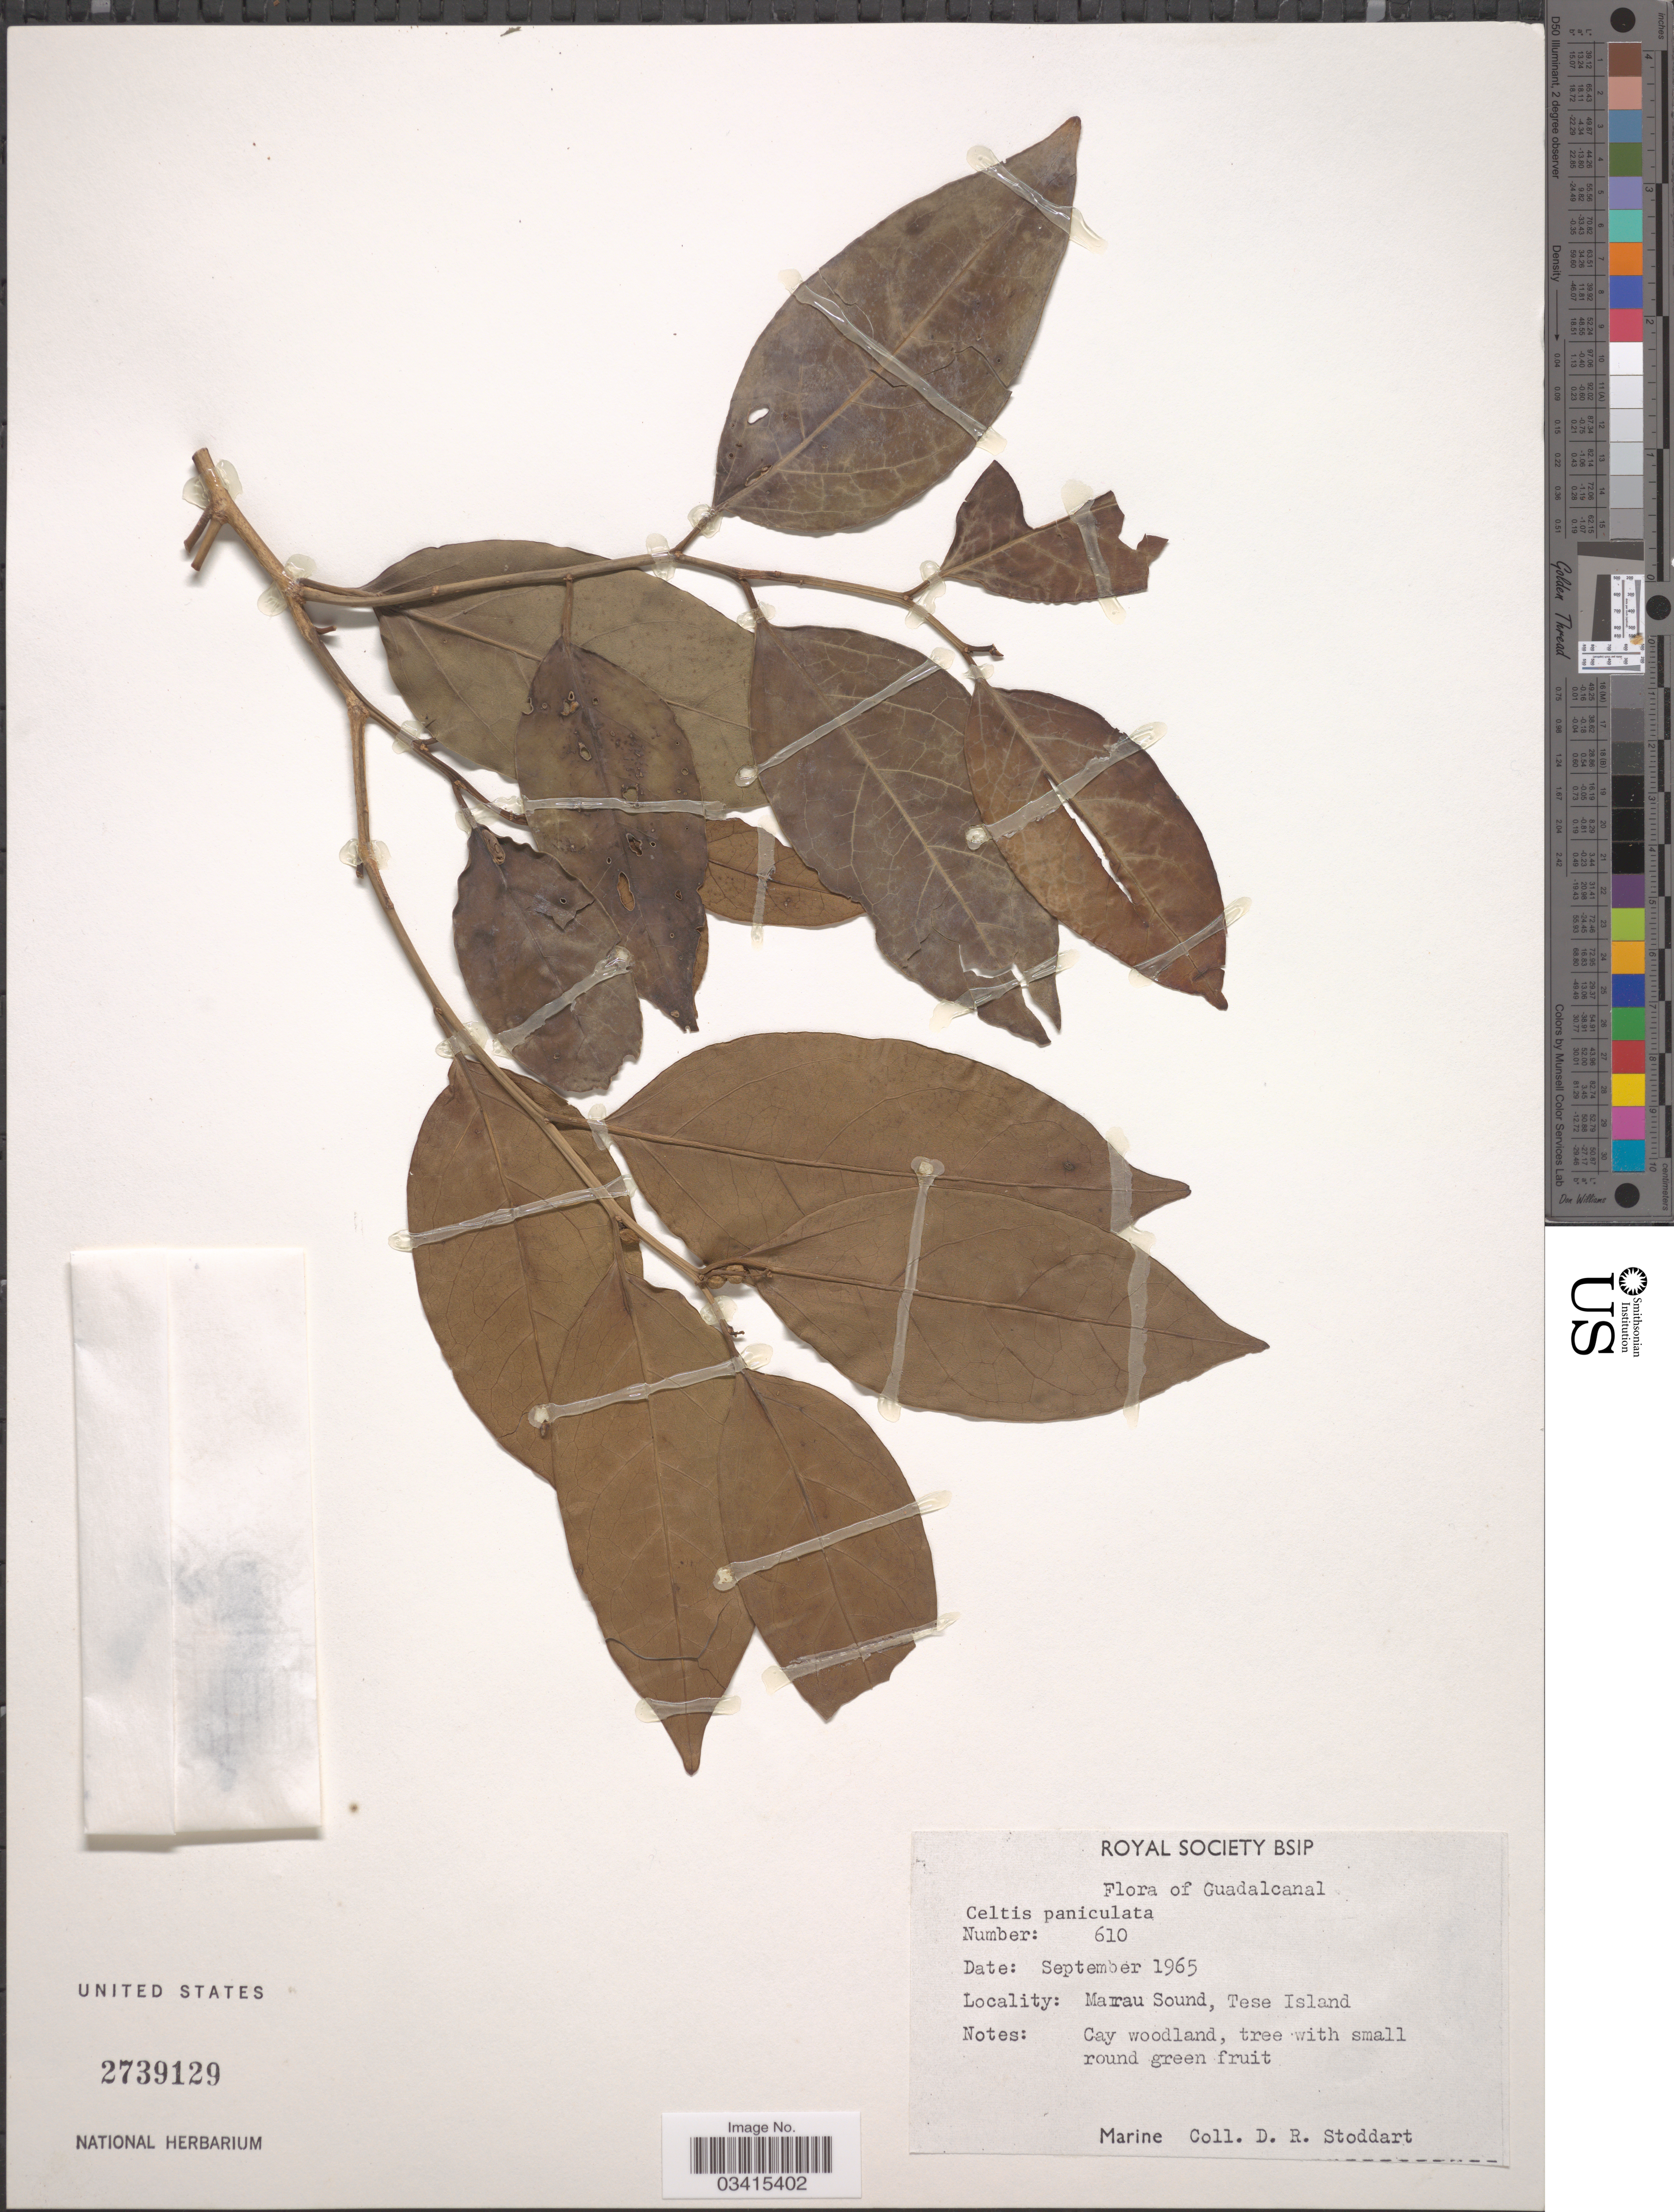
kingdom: Plantae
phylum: Tracheophyta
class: Magnoliopsida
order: Rosales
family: Cannabaceae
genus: Celtis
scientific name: Celtis paniculata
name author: (Endl.) Planch.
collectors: D. R. Stoddart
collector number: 610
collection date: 1965-09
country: Solomon Islands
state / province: Solomon Islands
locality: Marau Sound, Tese Island.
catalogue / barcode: US 2739129